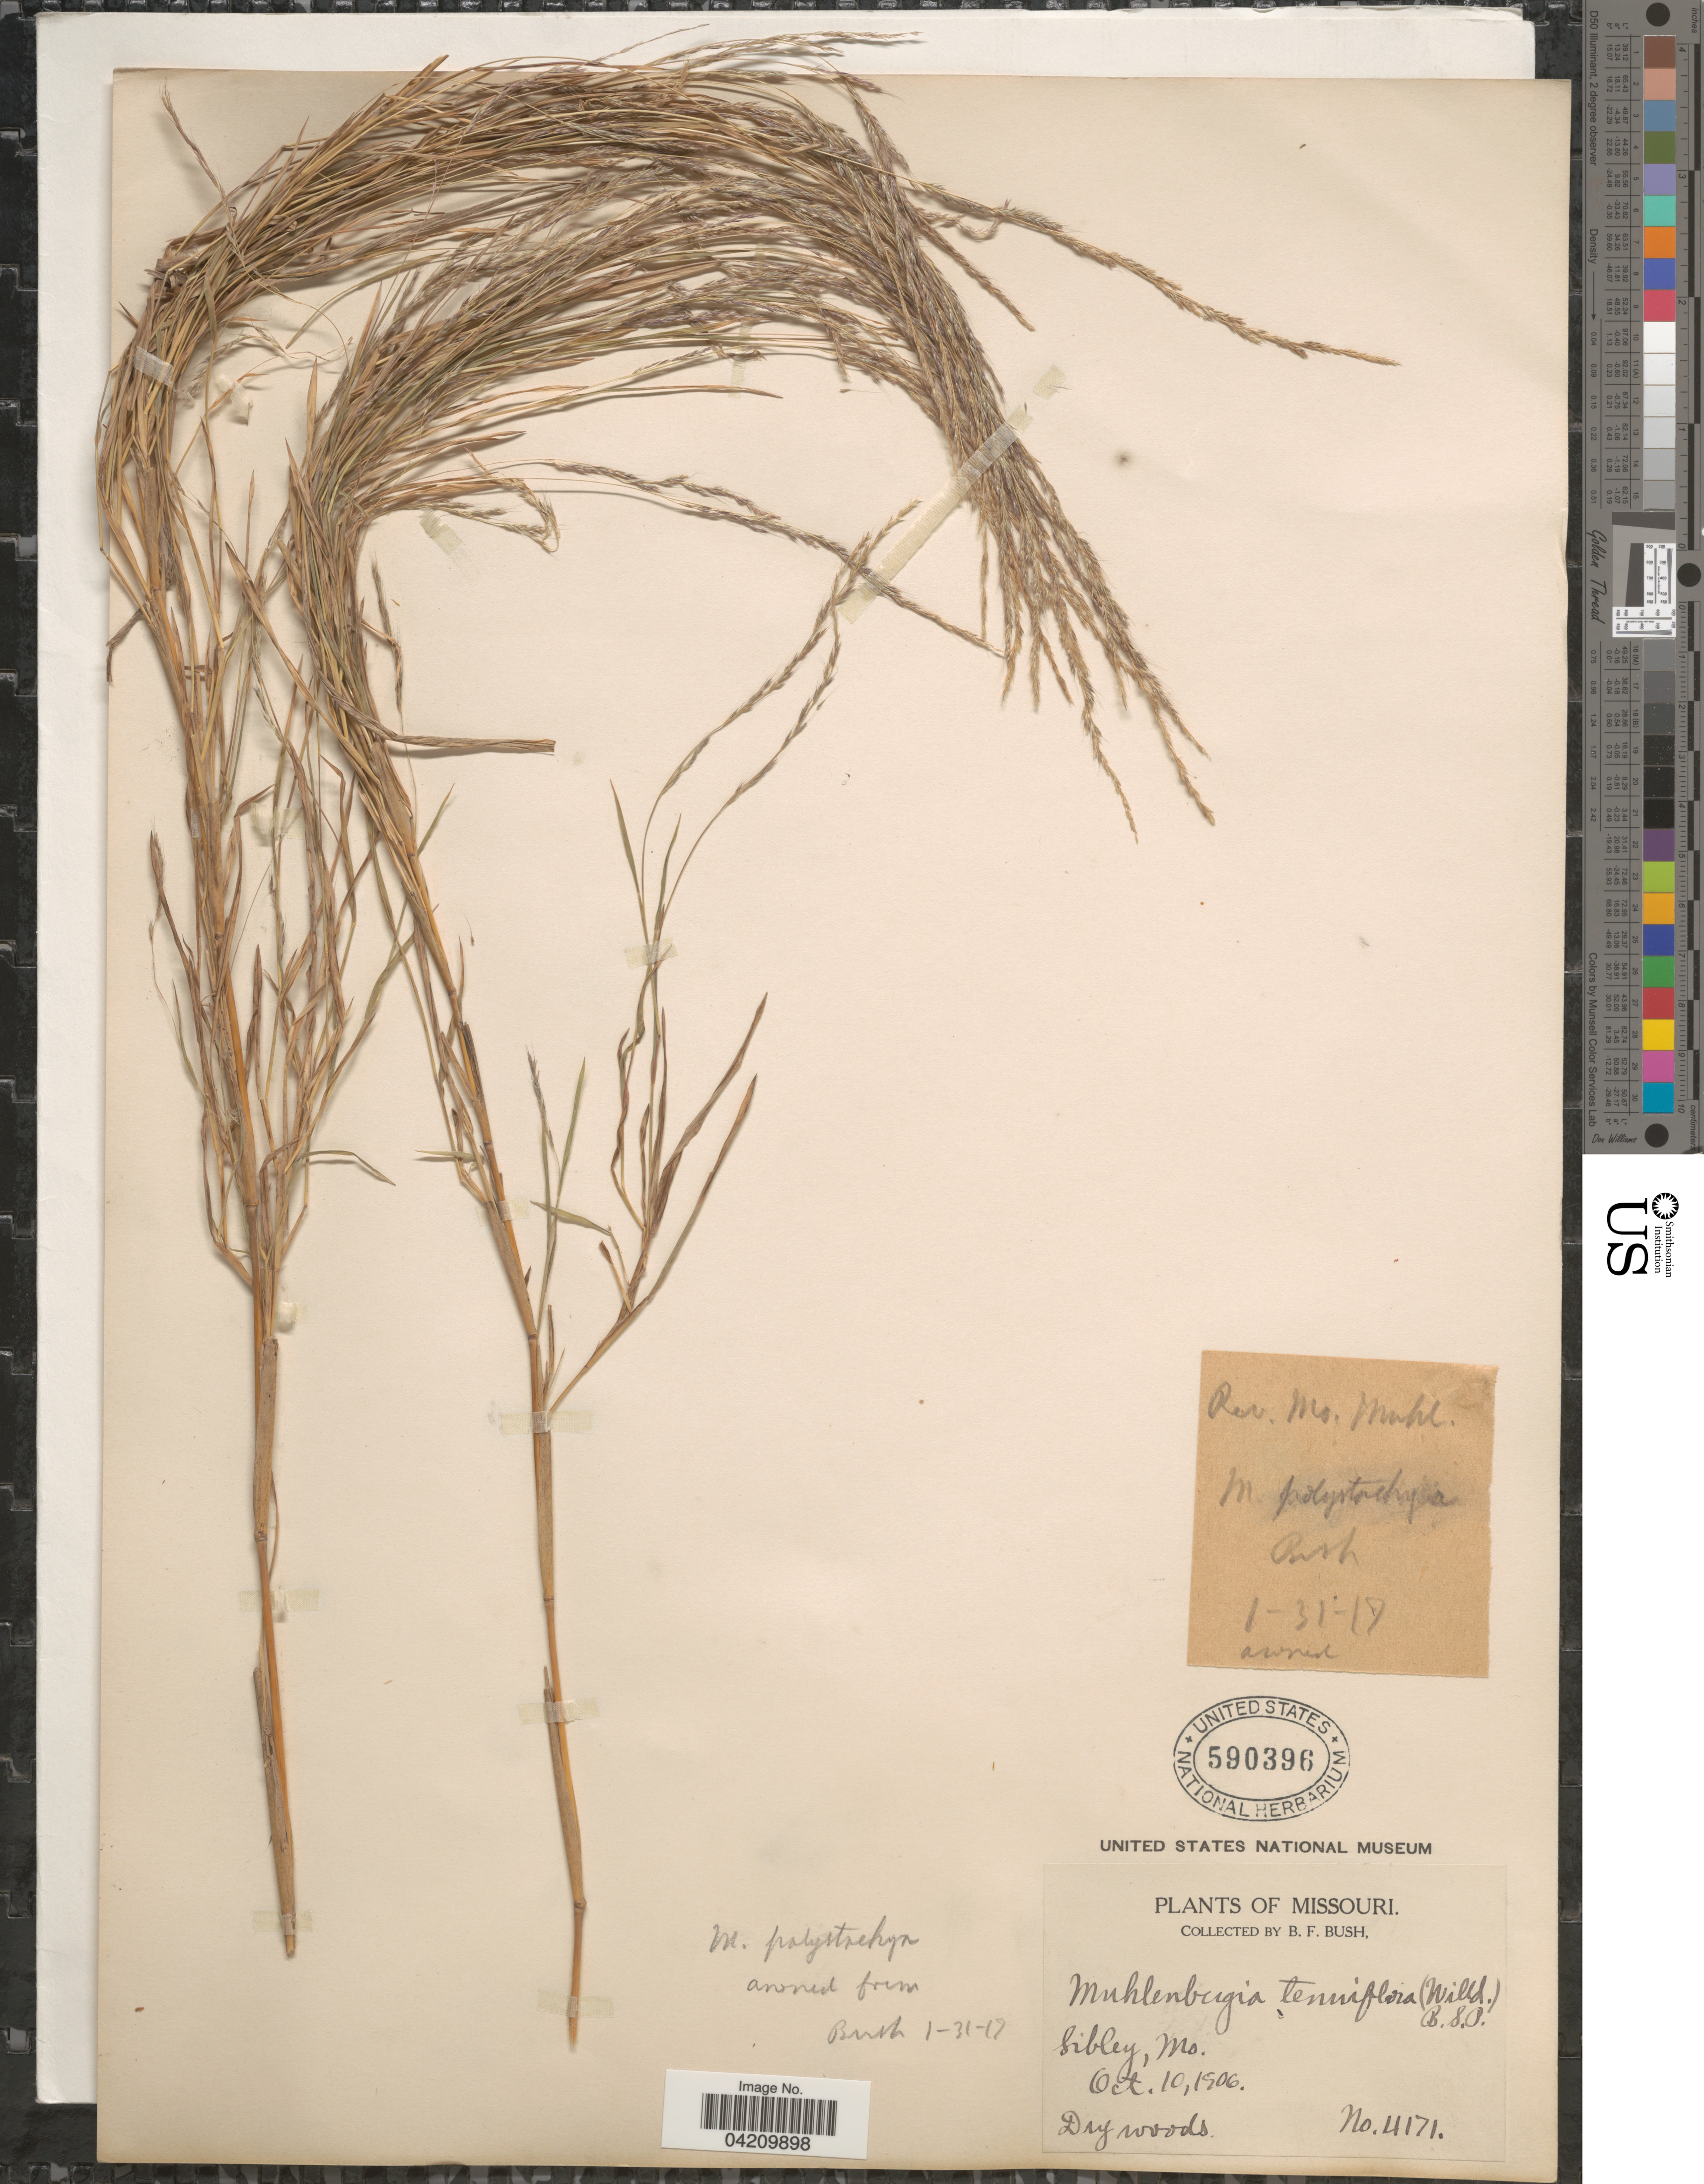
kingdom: Plantae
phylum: Tracheophyta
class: Liliopsida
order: Poales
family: Poaceae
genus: Muhlenbergia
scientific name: Muhlenbergia mexicana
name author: (L.) Trin.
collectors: B. F. Bush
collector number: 4171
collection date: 1906-10-10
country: United States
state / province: Missouri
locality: Sibley.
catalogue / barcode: US 590396